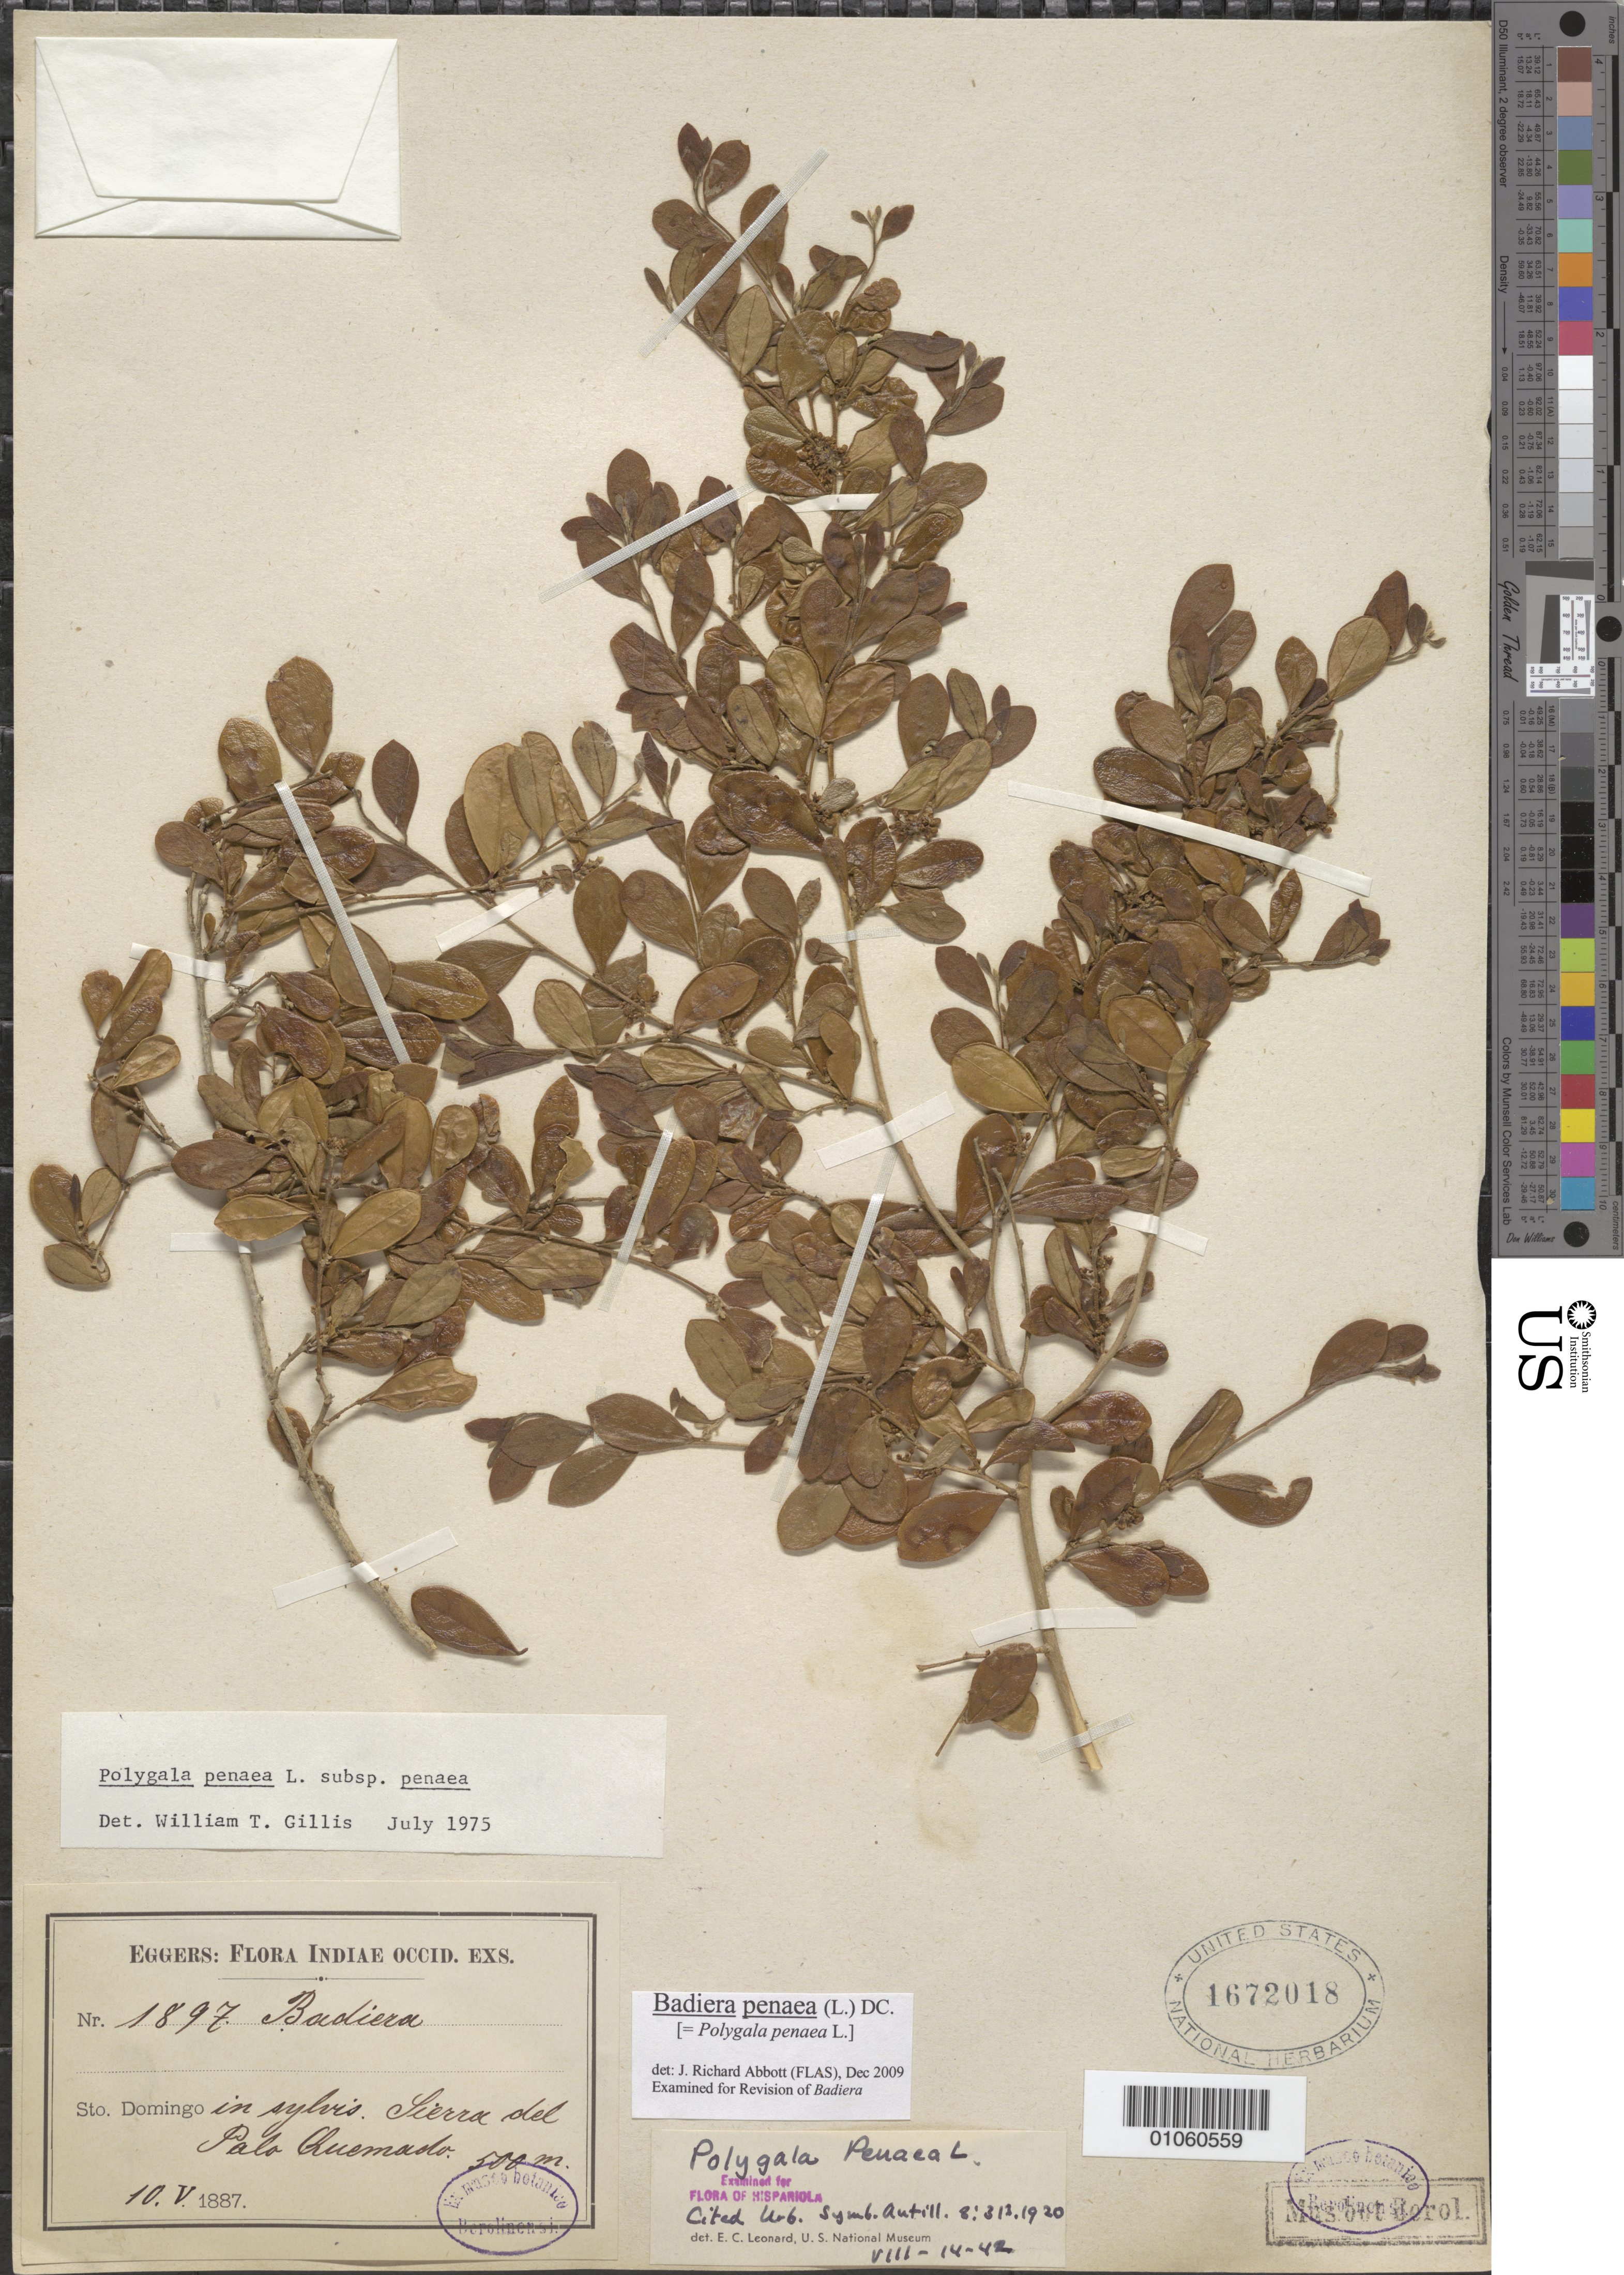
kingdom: Plantae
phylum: Tracheophyta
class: Magnoliopsida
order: Fabales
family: Polygalaceae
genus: Badiera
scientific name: Badiera penaea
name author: (L.) DC.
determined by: Abbott, J. R., (FLAS)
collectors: H. F. A. von Eggers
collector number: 1897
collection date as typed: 10 May 1887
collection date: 1887-05-10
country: Dominican Republic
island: Hispaniola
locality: Sierra del Palo Quemado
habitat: In sylvis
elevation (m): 500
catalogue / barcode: US 1672018